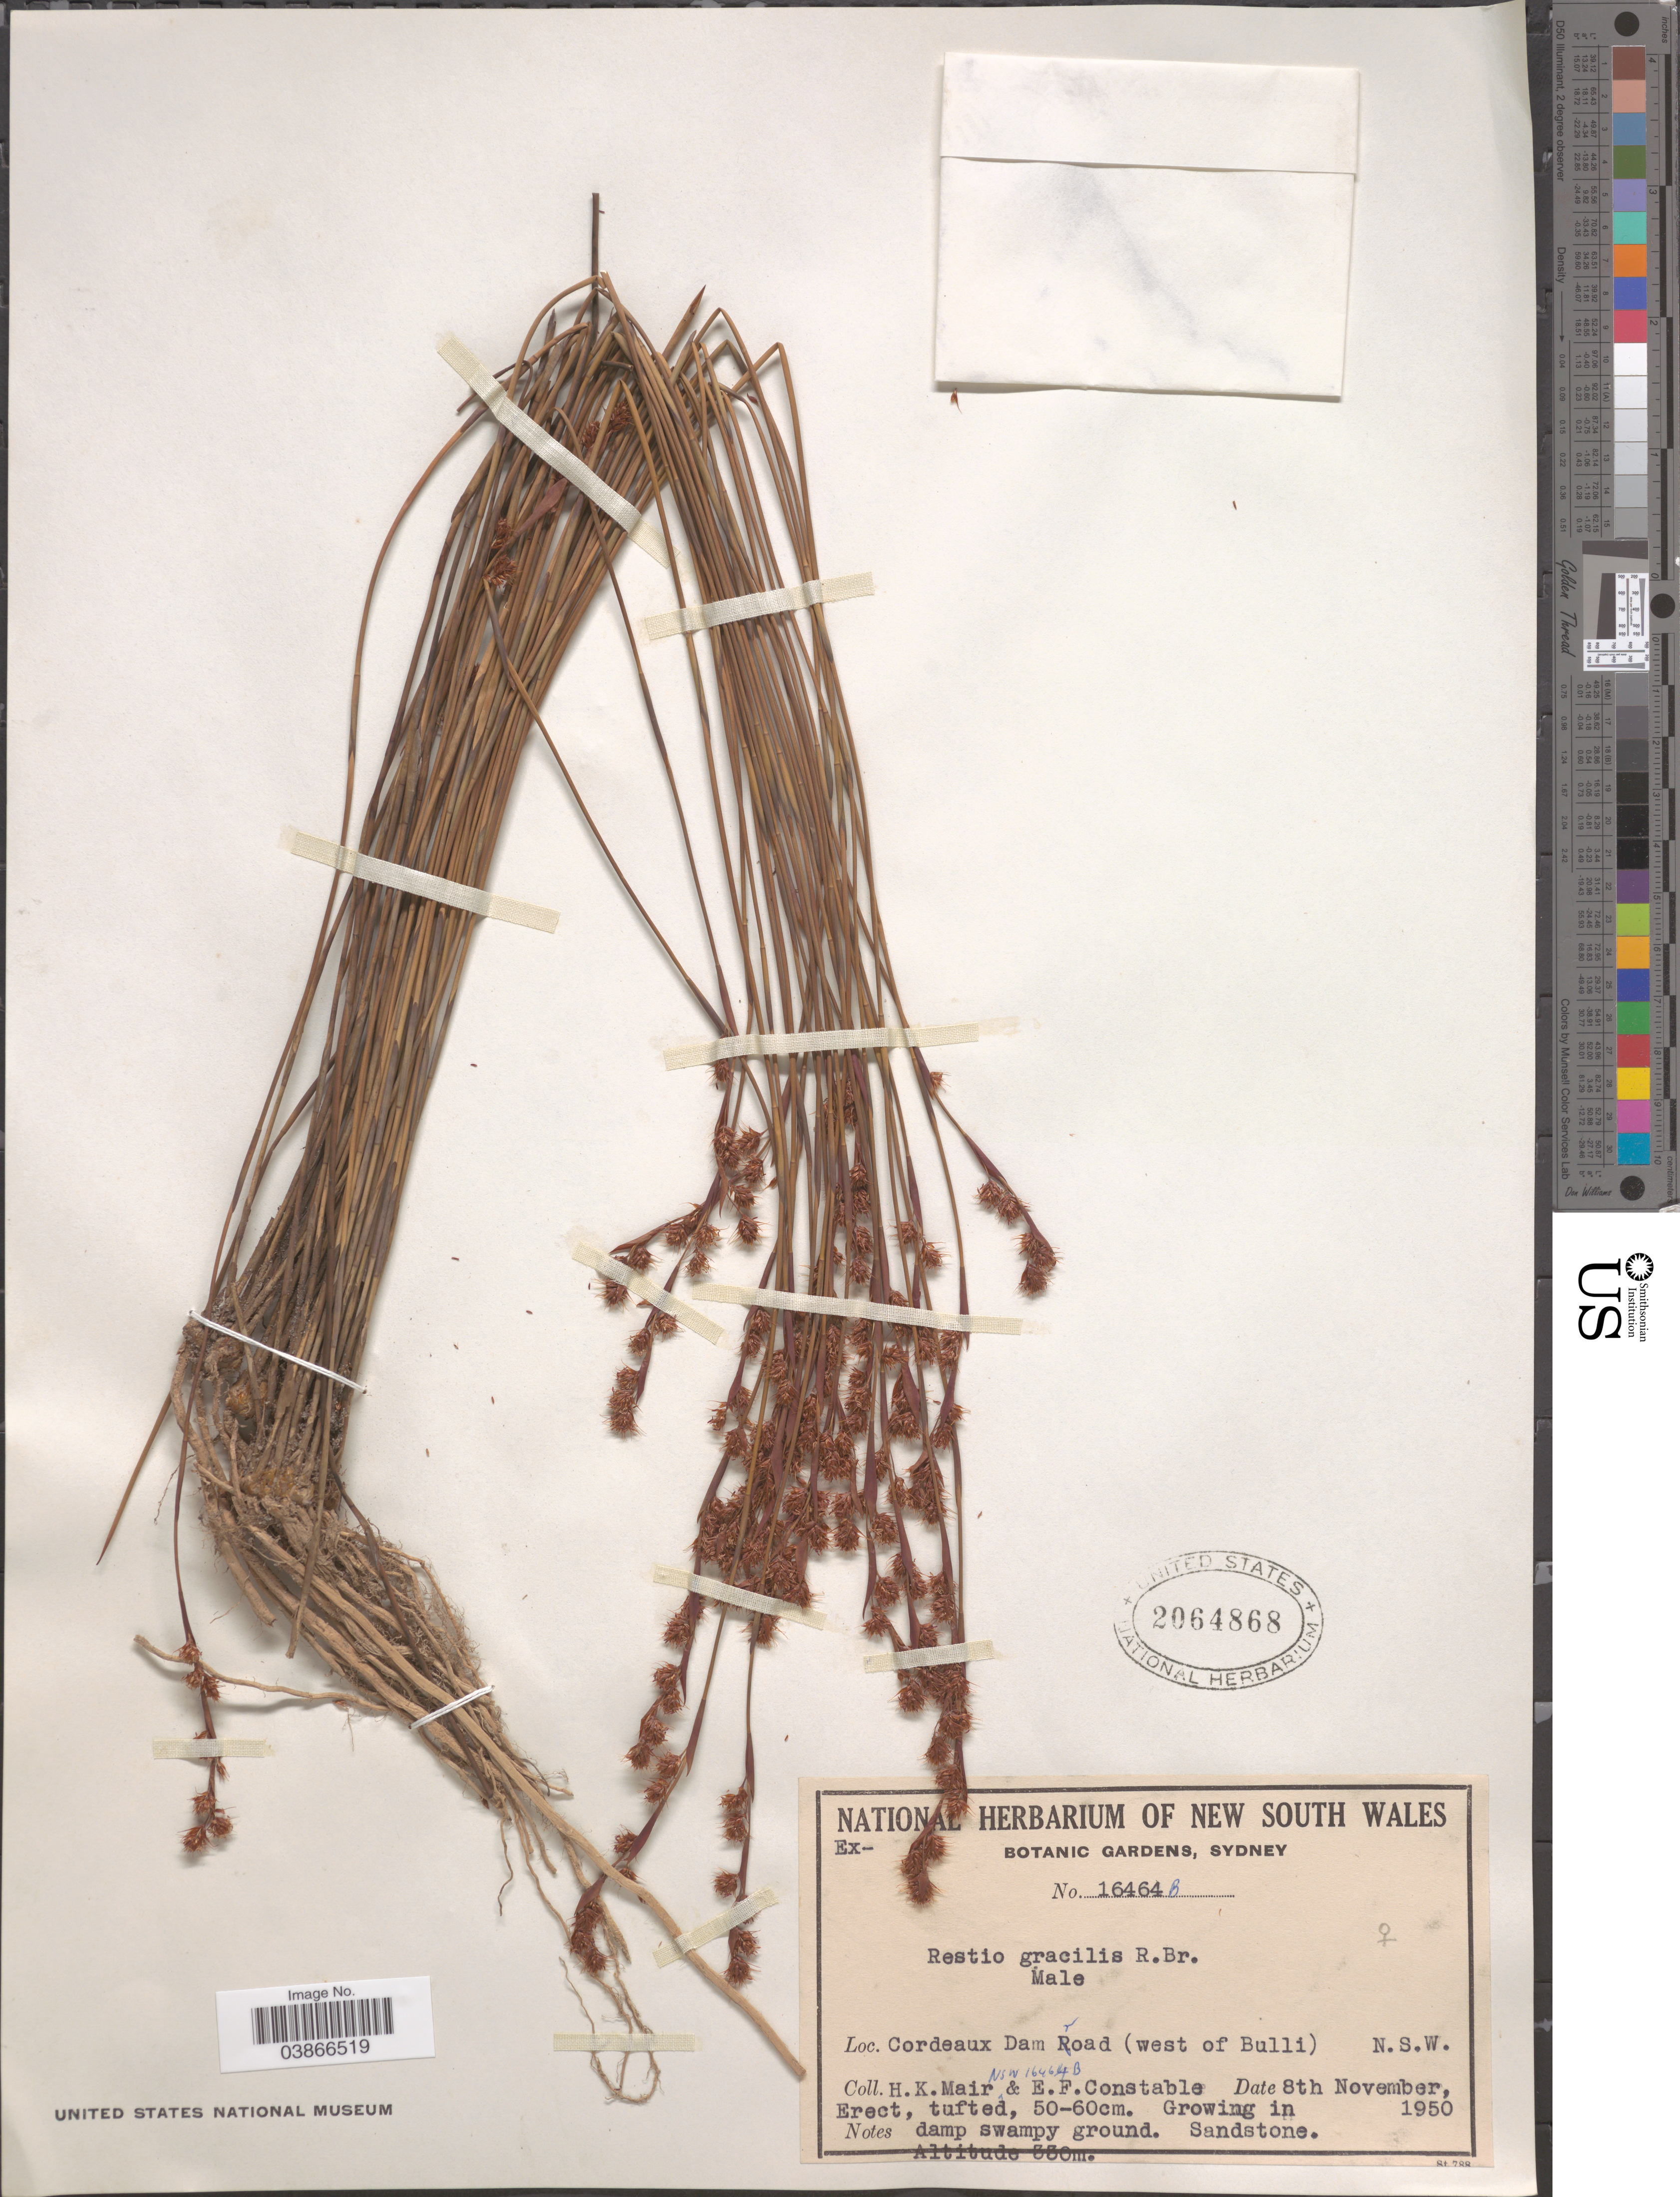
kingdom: Plantae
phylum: Tracheophyta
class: Liliopsida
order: Poales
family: Restionaceae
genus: Baloskion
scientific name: Baloskion gracile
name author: (R. Br.) B.G. Briggs & L.A.S. Johnson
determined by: Strong, Mark T., (BOT), Smithsonian Institution - National Museum of Natural History (UNITED STATES)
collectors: H. Mair & E. F. Constable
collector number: NSW 16464B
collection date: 1950-11-08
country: Australia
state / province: New South Wales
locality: Cordeaux Dam road (west of Bulli).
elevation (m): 330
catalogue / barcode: US 2064868